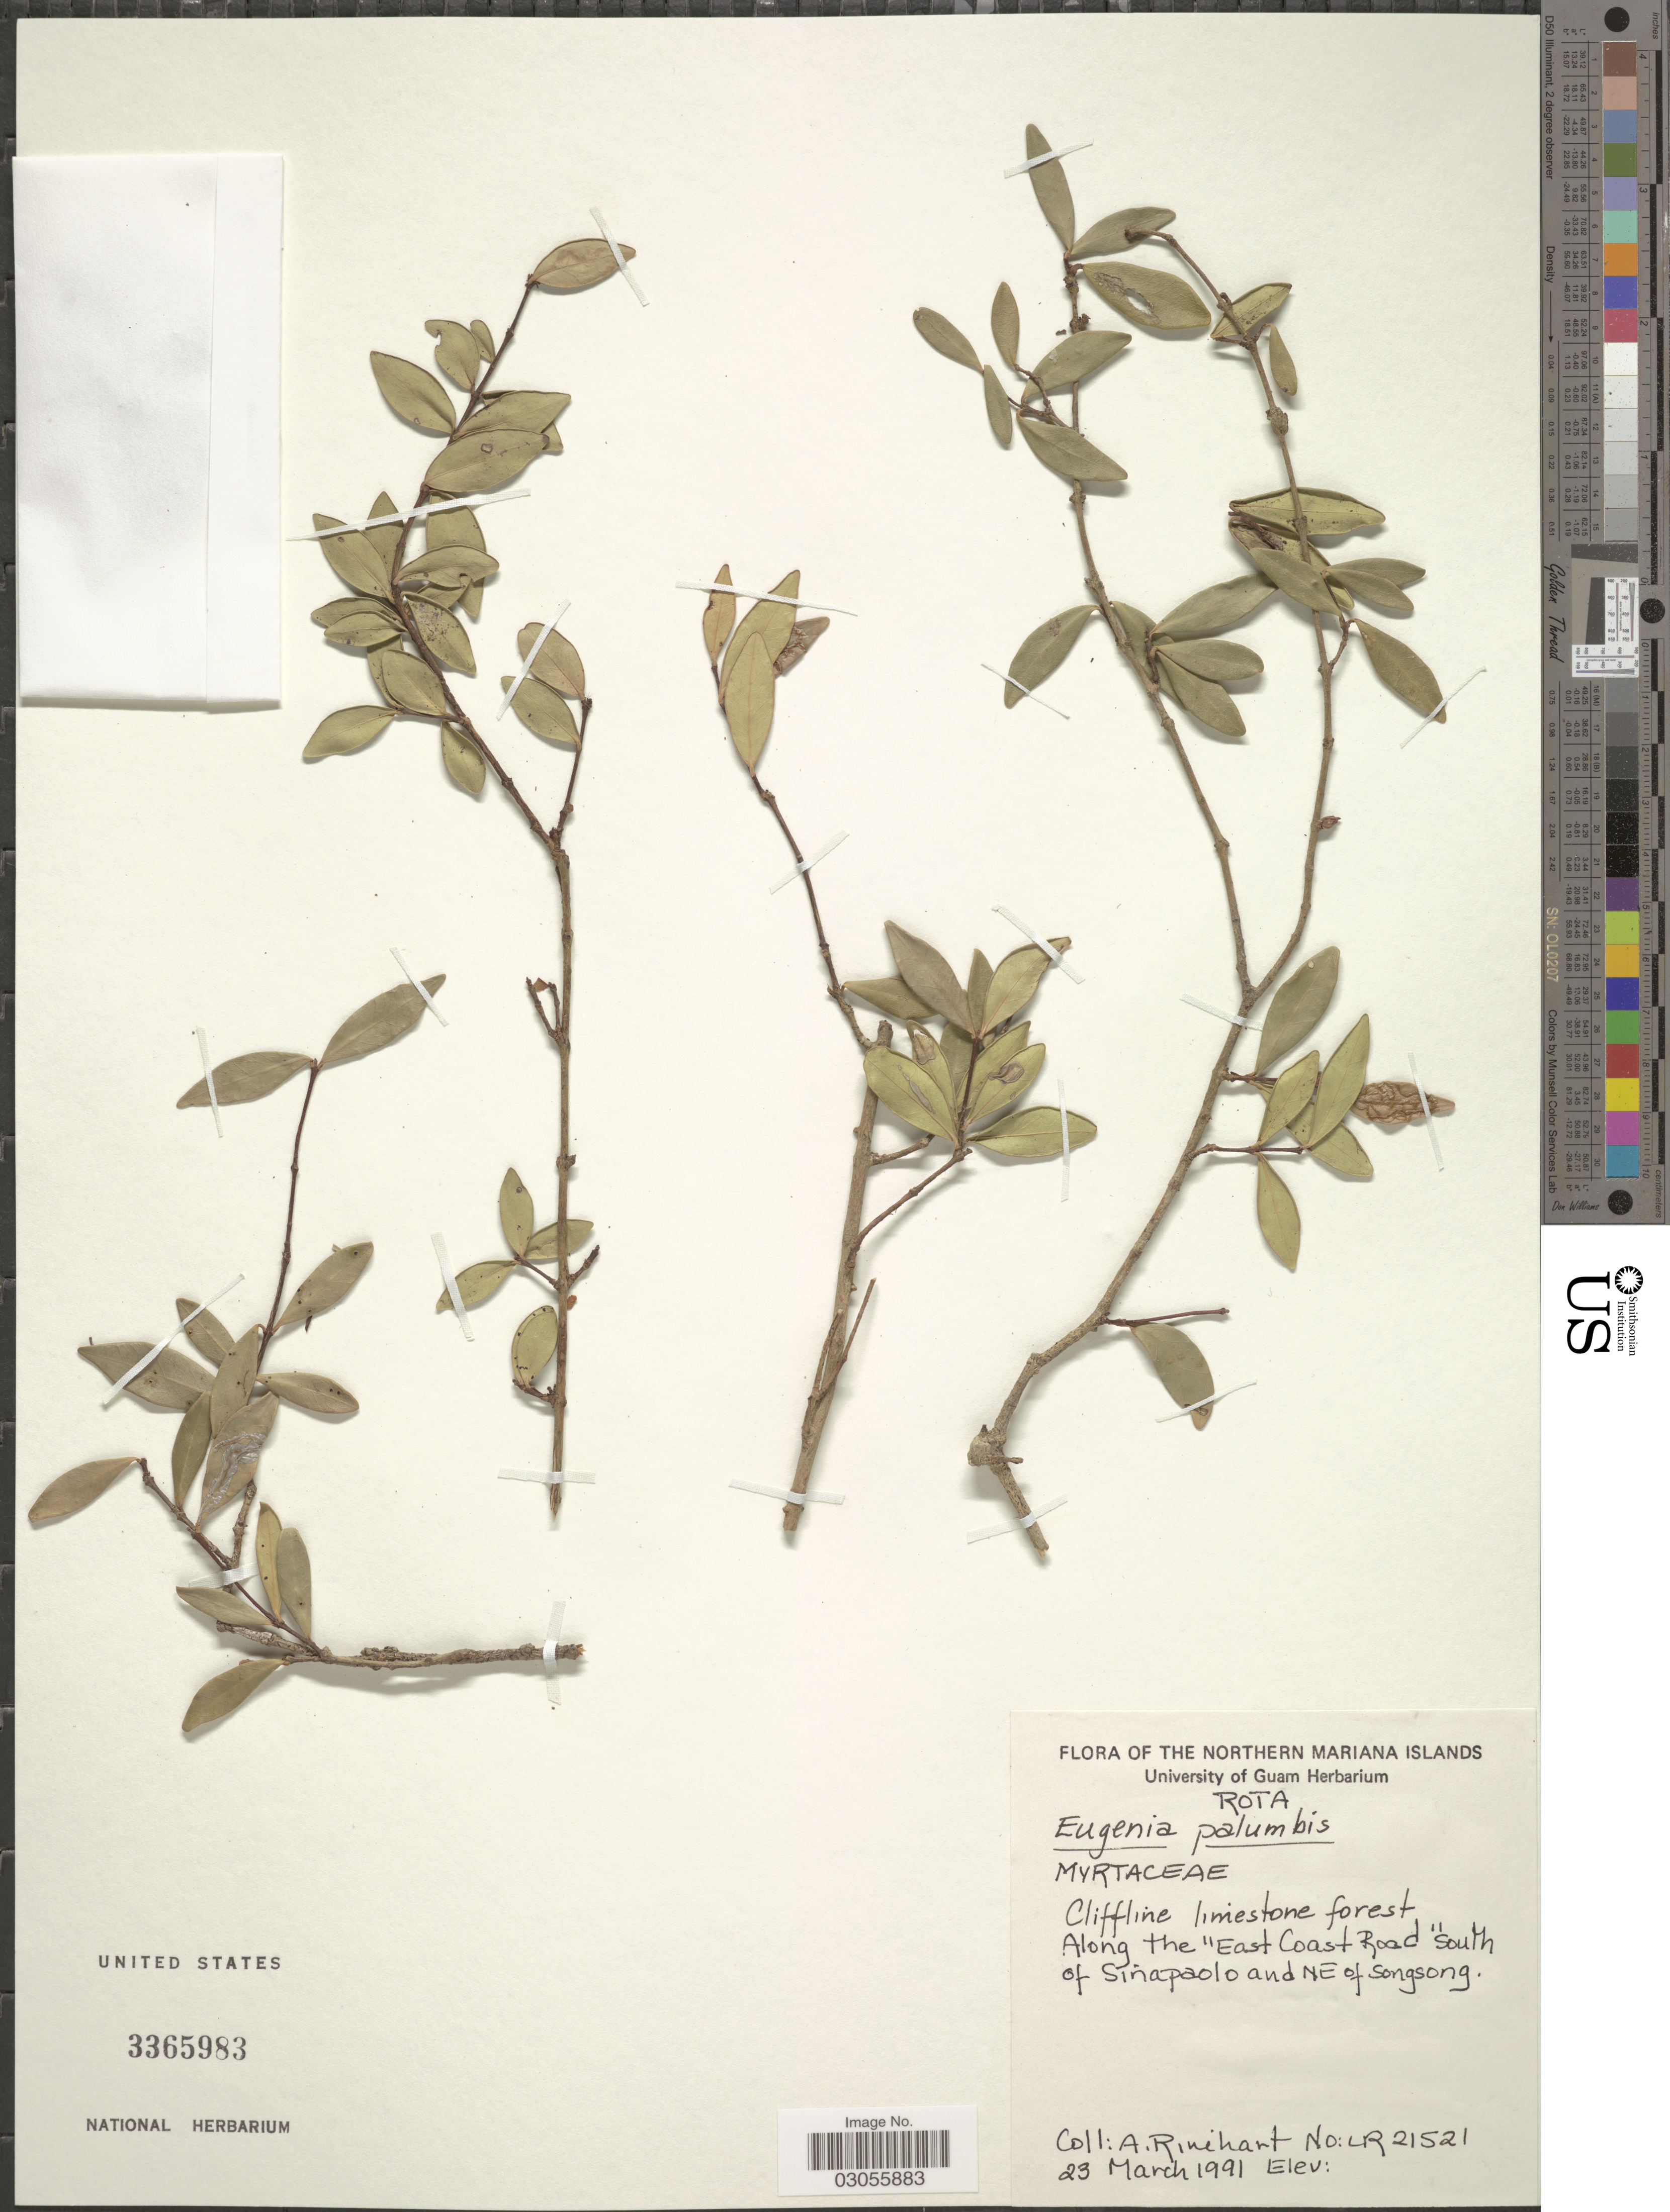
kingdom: Plantae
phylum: Tracheophyta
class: Magnoliopsida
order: Myrtales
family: Myrtaceae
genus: Eugenia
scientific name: Eugenia palumbis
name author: Merr.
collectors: A. Rinehart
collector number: LR21521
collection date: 1991-03-23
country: Northern Mariana Islands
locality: Rota. Along the "East Coast Road" south of Sinapaolo and NE of Songsong.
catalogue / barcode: US 3365983